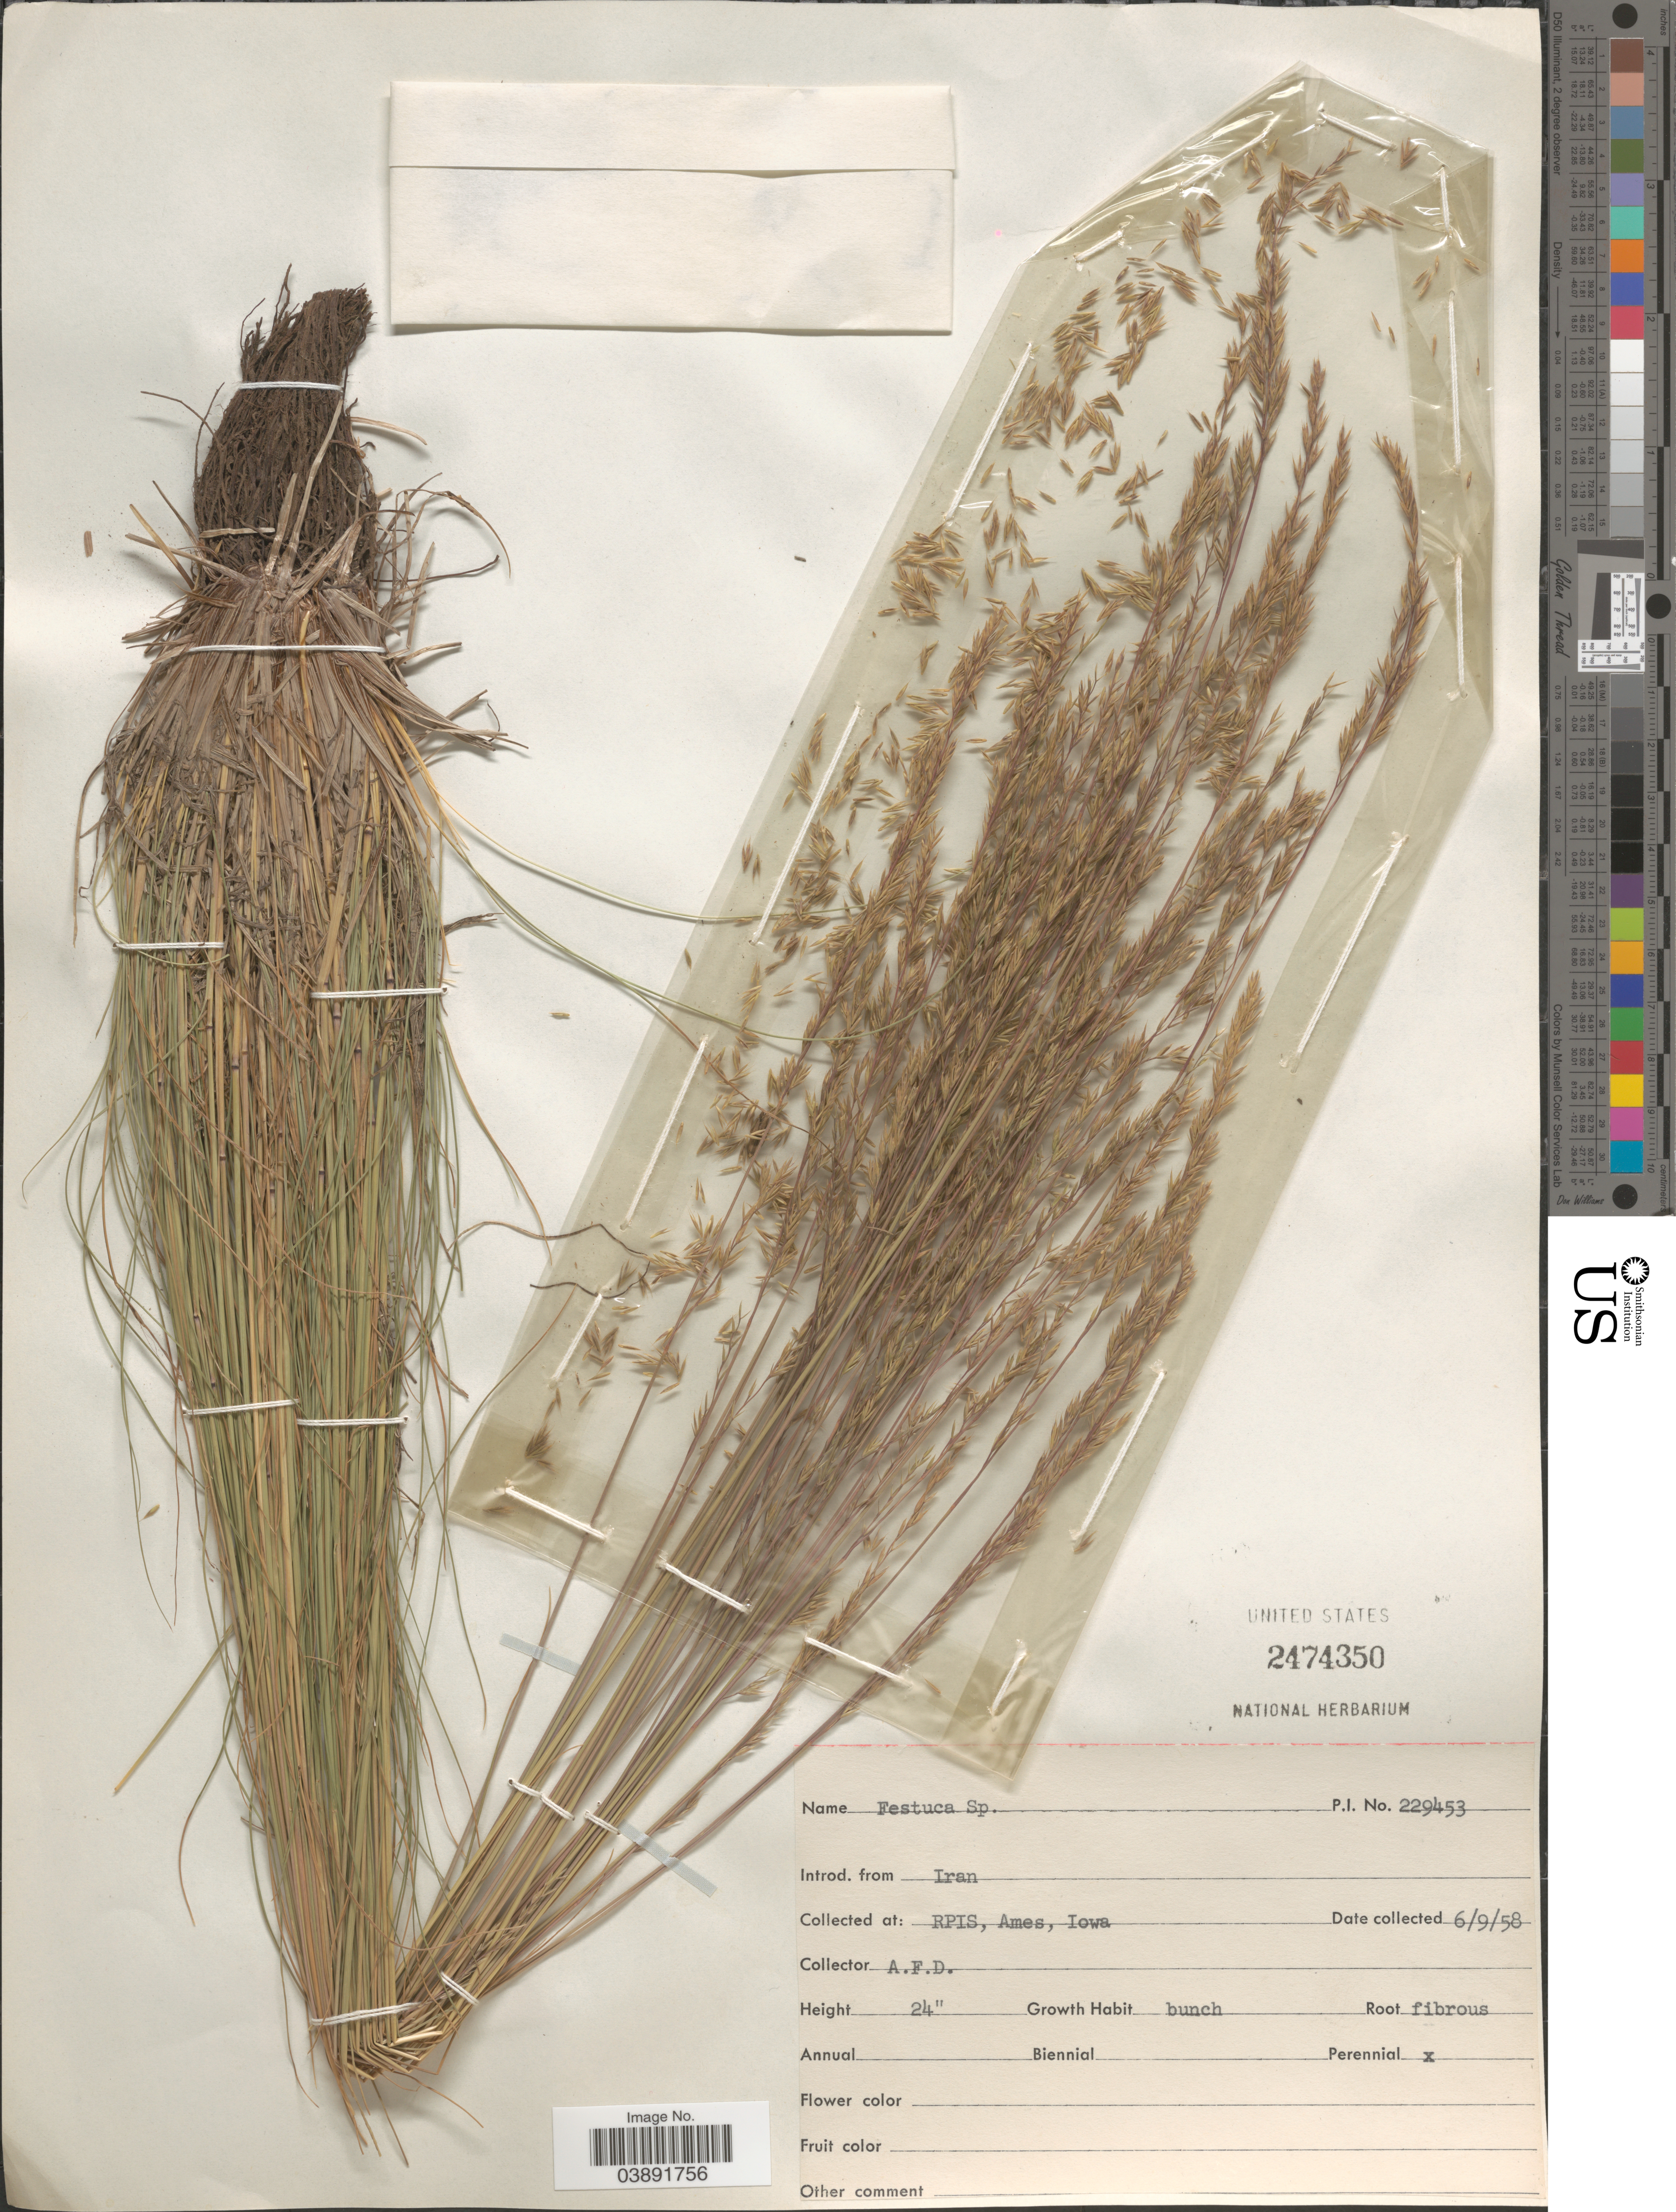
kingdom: Plantae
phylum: Tracheophyta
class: Liliopsida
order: Poales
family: Poaceae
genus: Festuca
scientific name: Festuca sp.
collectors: A. D.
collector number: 229453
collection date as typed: Transcribed d/m/y: 9/6/58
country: United States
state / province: Iowa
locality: RPIS, Ames.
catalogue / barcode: US 2474350